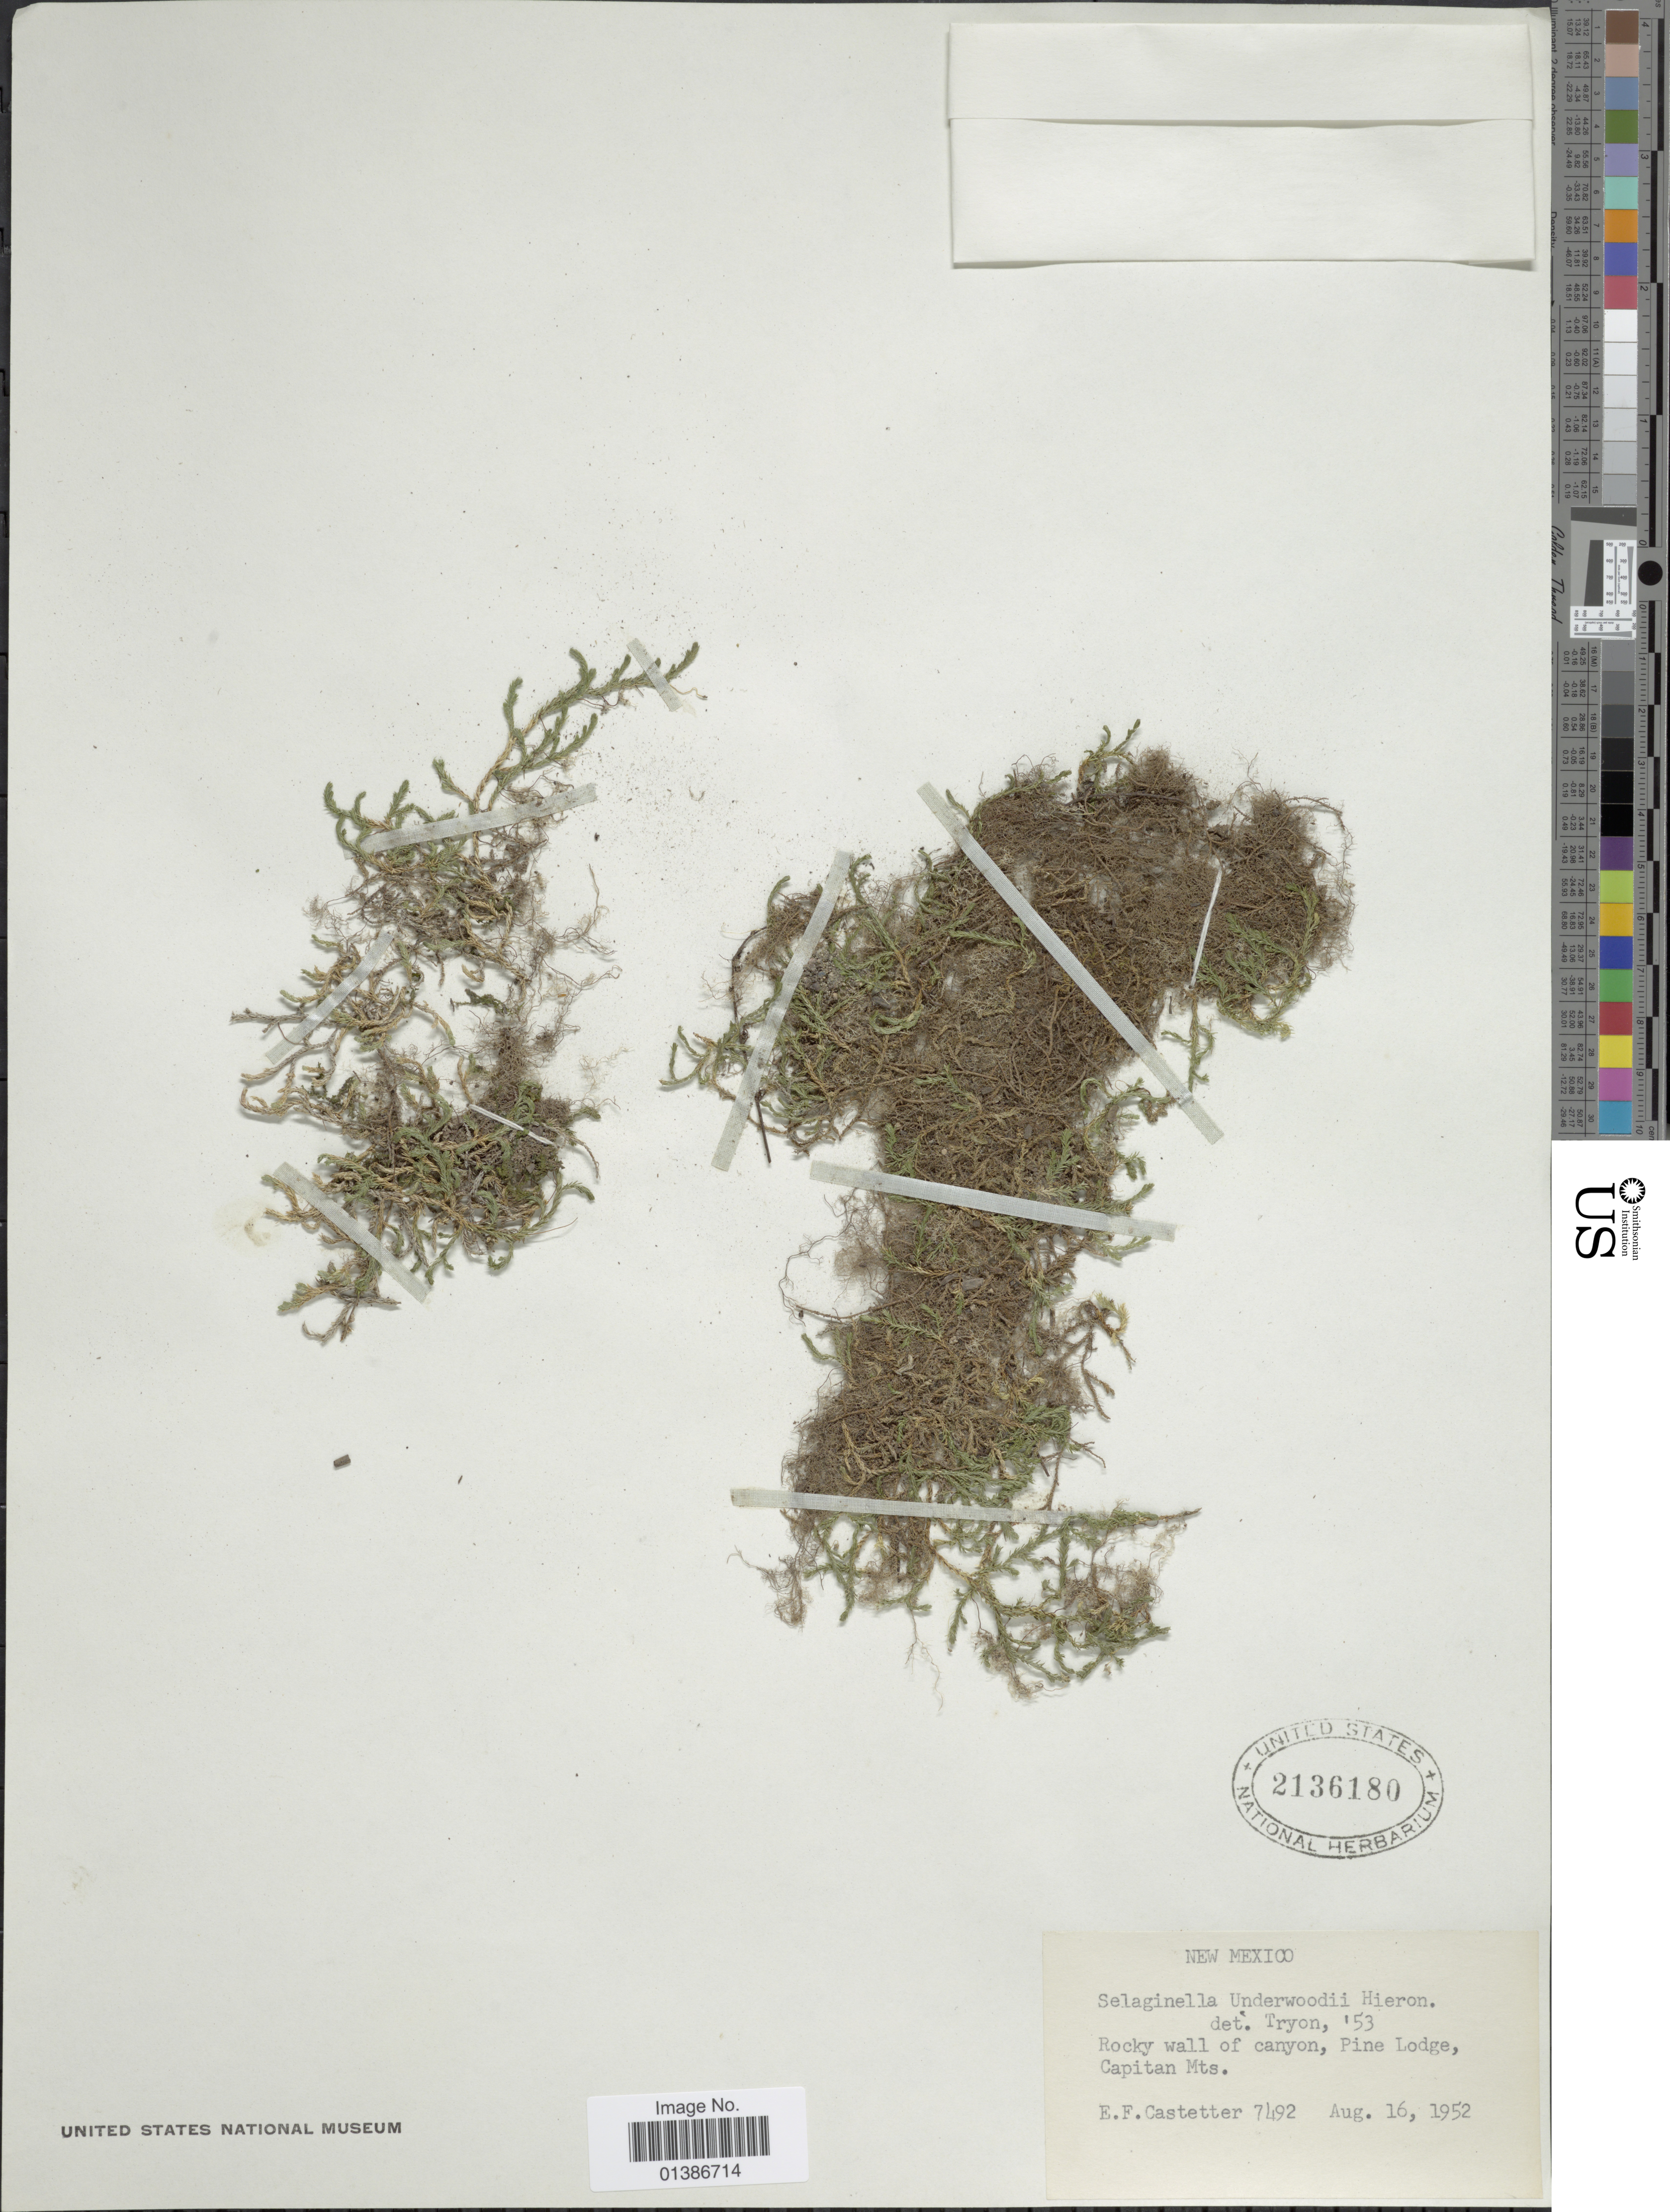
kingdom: Plantae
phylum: Tracheophyta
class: Lycopodiopsida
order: Selaginellales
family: Selaginellaceae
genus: Selaginella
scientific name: Selaginella underwoodii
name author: Hieron.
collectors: E. F. Castetter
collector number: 7492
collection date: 1952-08-16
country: United States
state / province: New Mexico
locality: Rocky wall of canyon, Pine Lodge, Capitan Mts.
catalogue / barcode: US 2136180